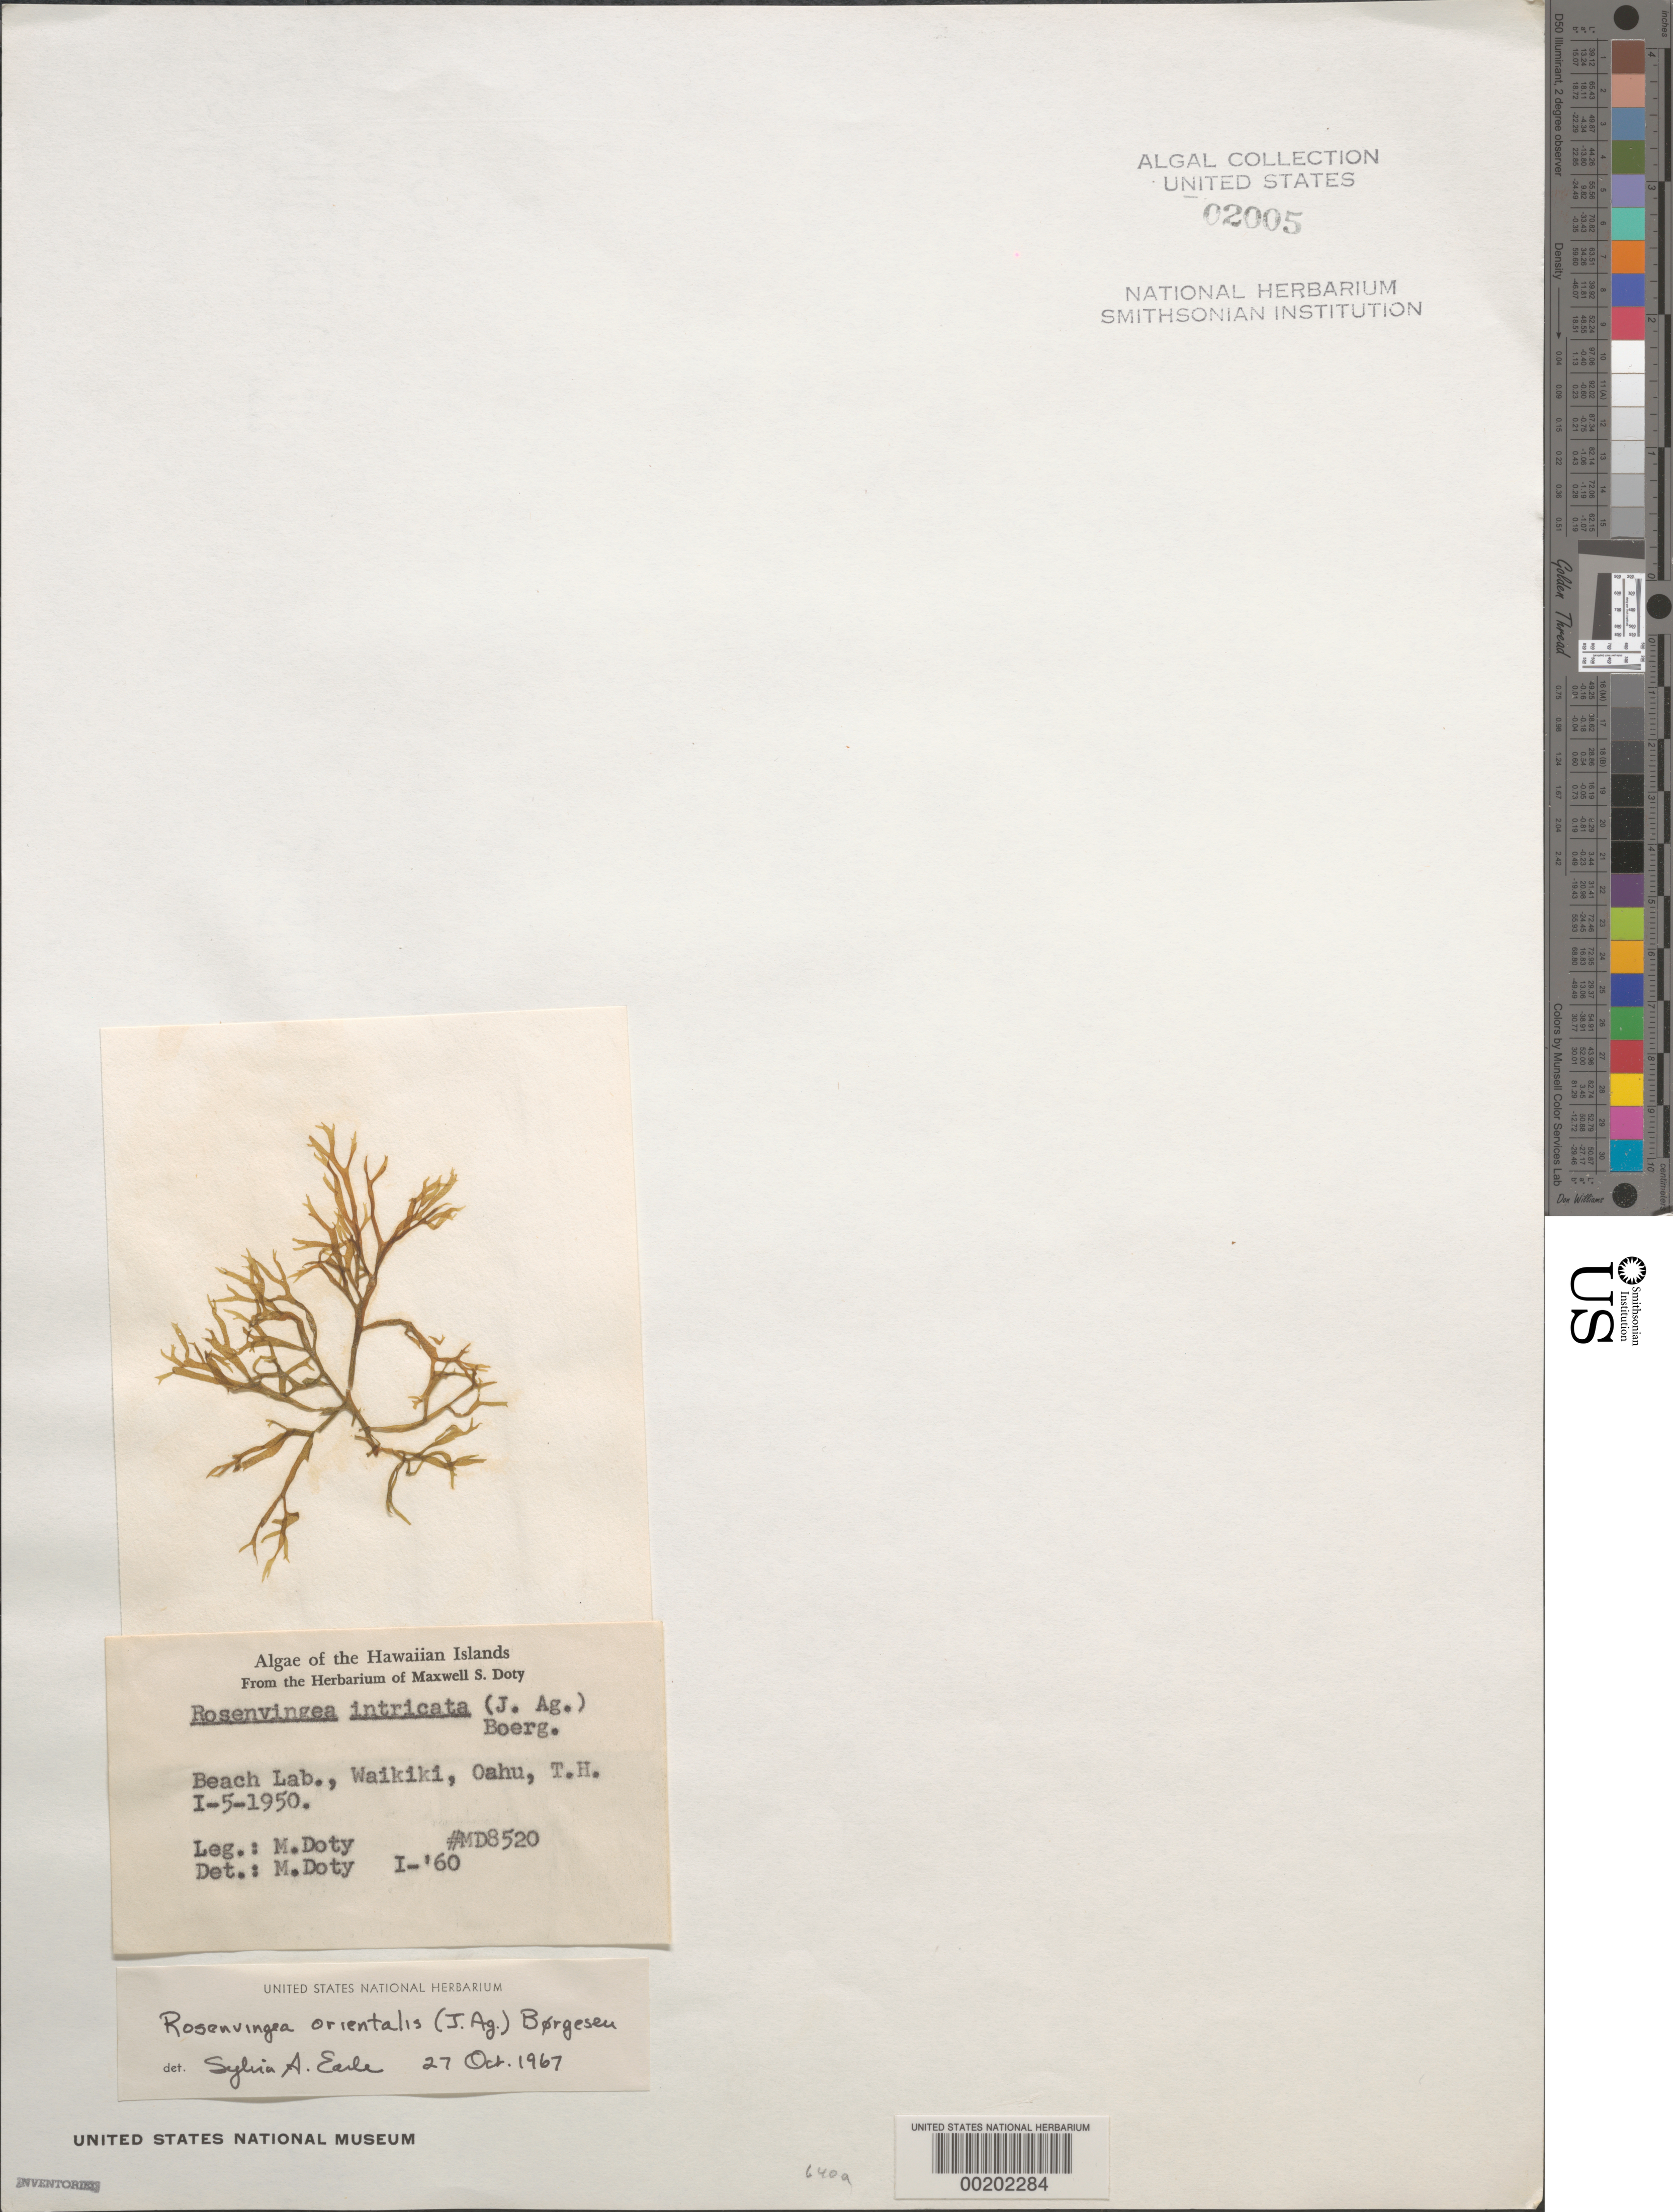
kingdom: Chromista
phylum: Ochrophyta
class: Phaeophyceae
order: Scytosiphonales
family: Scytosiphonaceae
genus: Rosenvingea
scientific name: Rosenvingea orientalis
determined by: Earle, S. A.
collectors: M. S. Doty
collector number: MSD 8520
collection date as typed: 05 Jan 1950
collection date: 1950-01-05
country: United States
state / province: Hawaii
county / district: Honolulu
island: Oahu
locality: Waikiki, beach laboratory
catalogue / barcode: US 2005